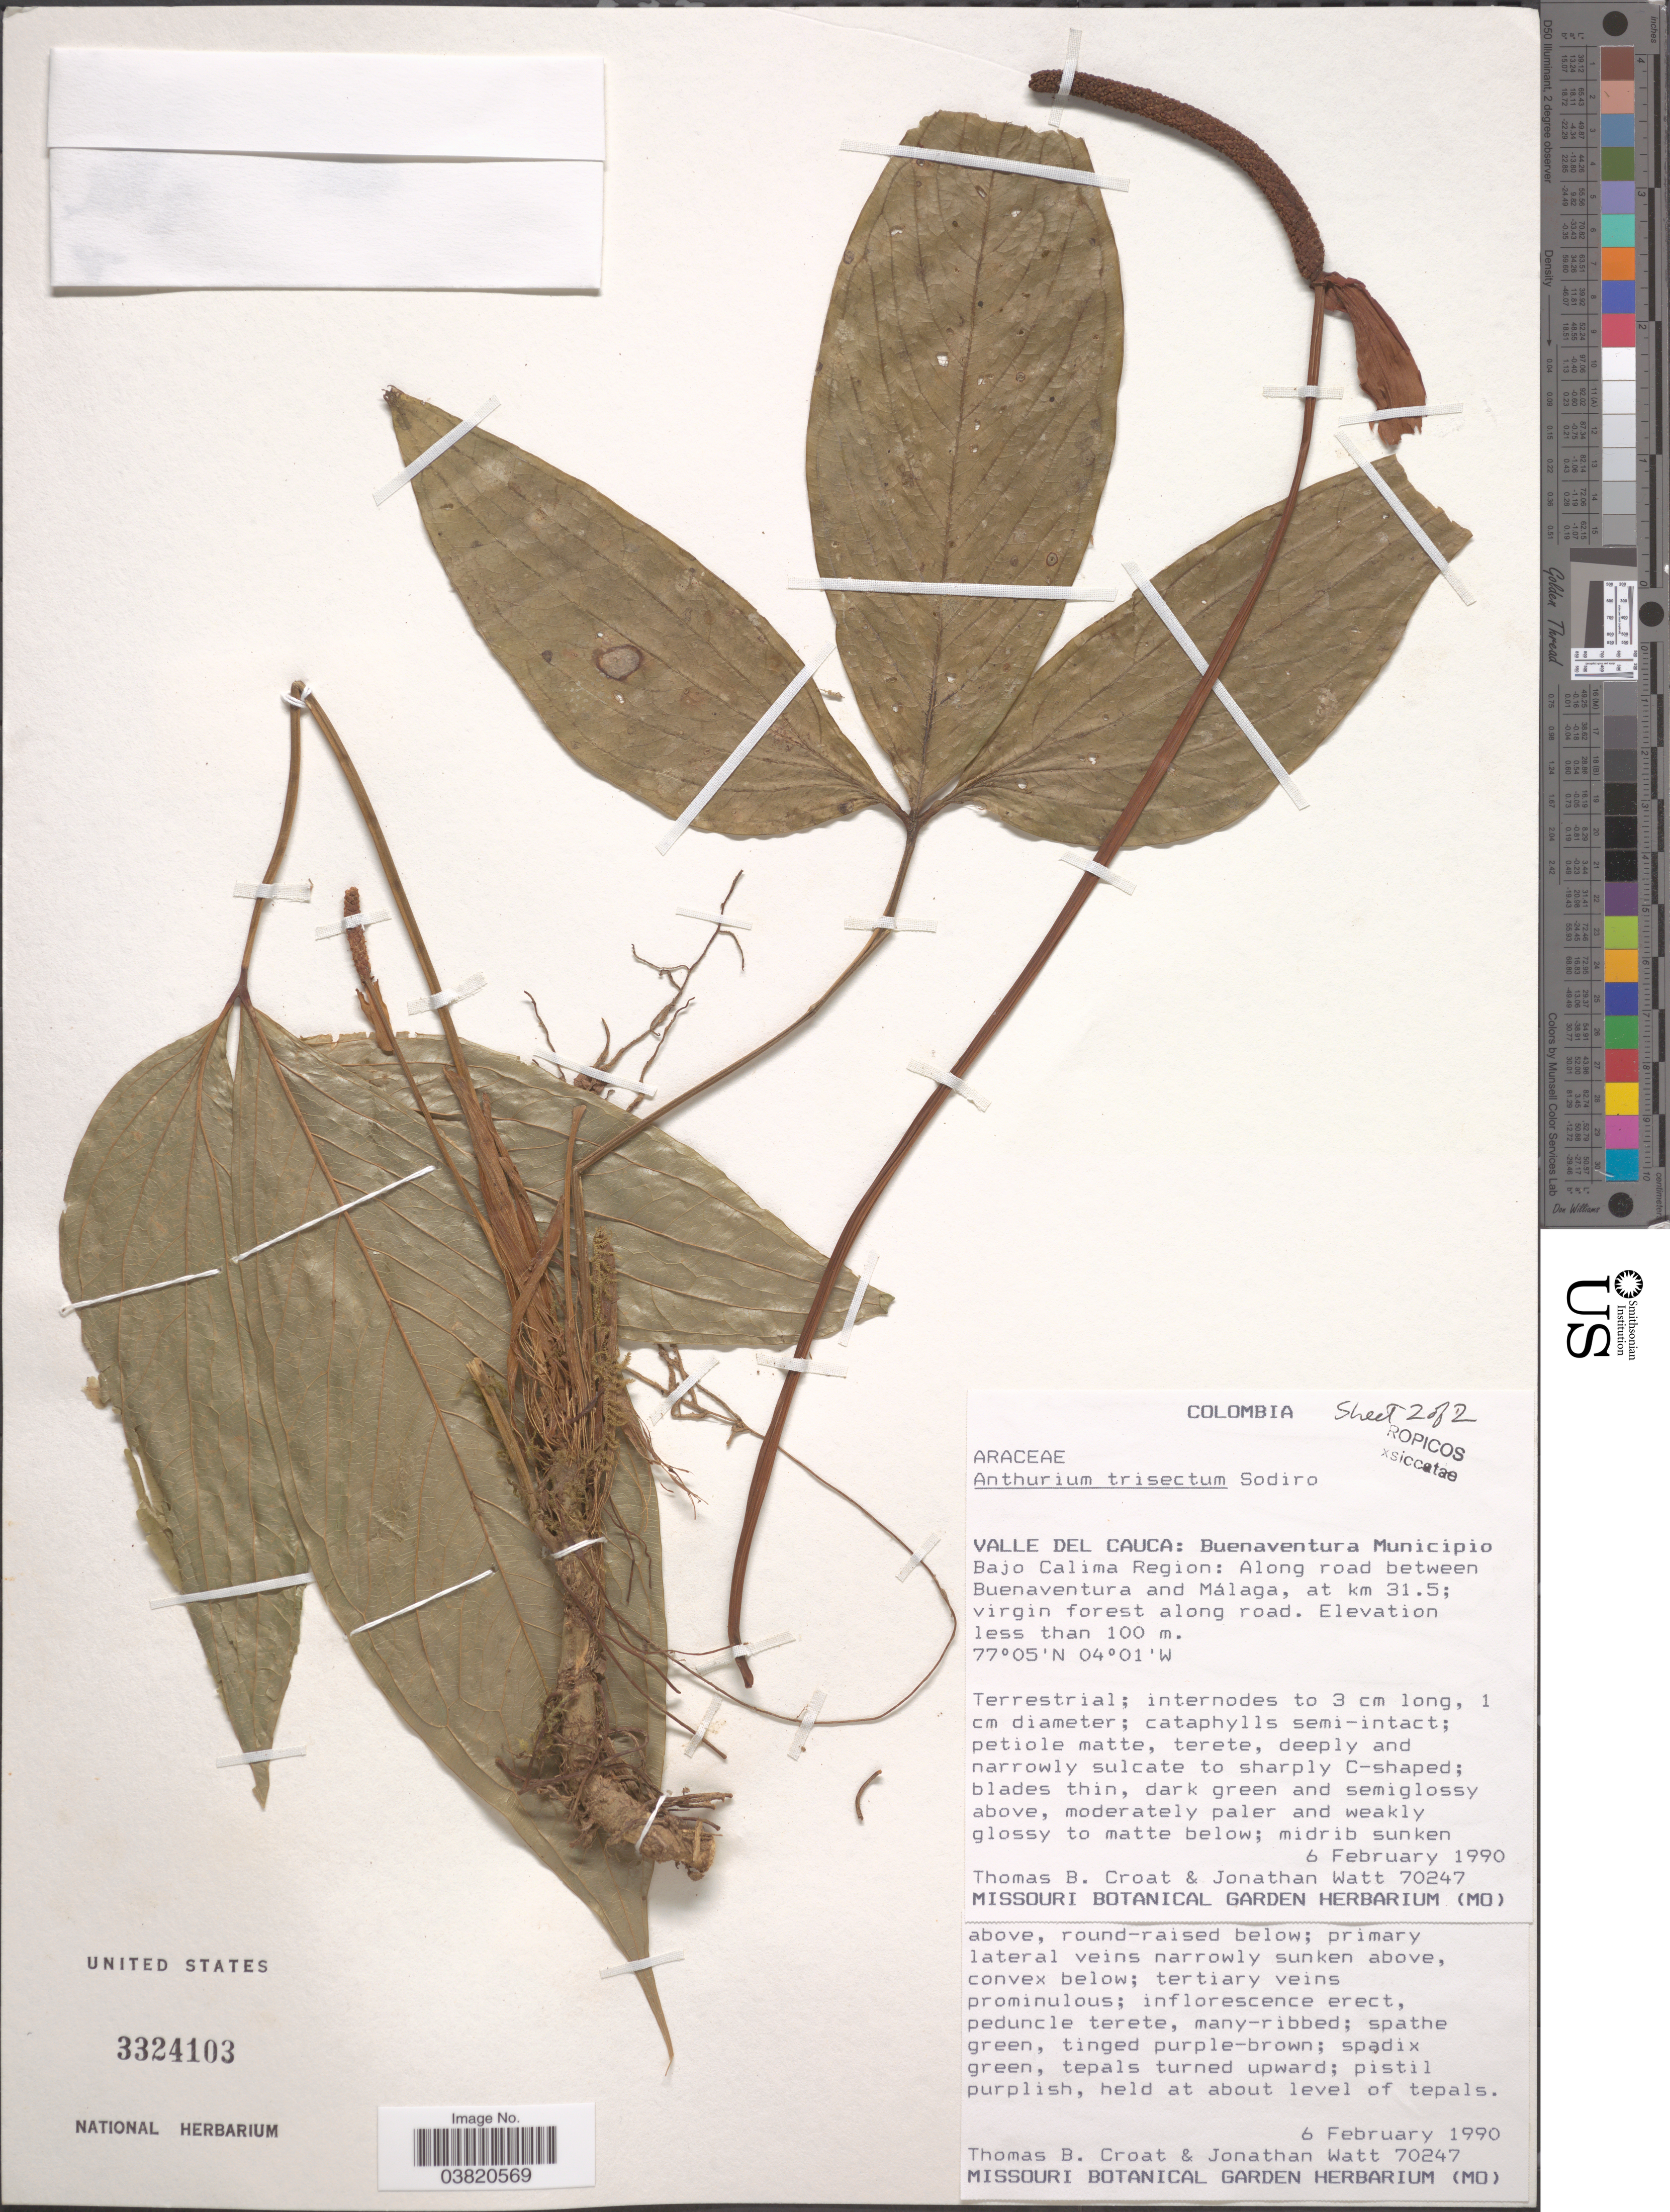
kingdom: Plantae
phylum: Tracheophyta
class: Liliopsida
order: Alismatales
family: Araceae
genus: Anthurium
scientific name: Anthurium trisectum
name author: Sodiro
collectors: T. B. Croat & J. Watt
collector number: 70247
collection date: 1990-02-06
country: Colombia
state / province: Valle del Cauca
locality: Valle del Cauca: Buenaventura Municipio. Bajo Calima Region: Along road between Buenaventura and Málaga, at km 31.5; along road.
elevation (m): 100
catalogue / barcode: US 3324103